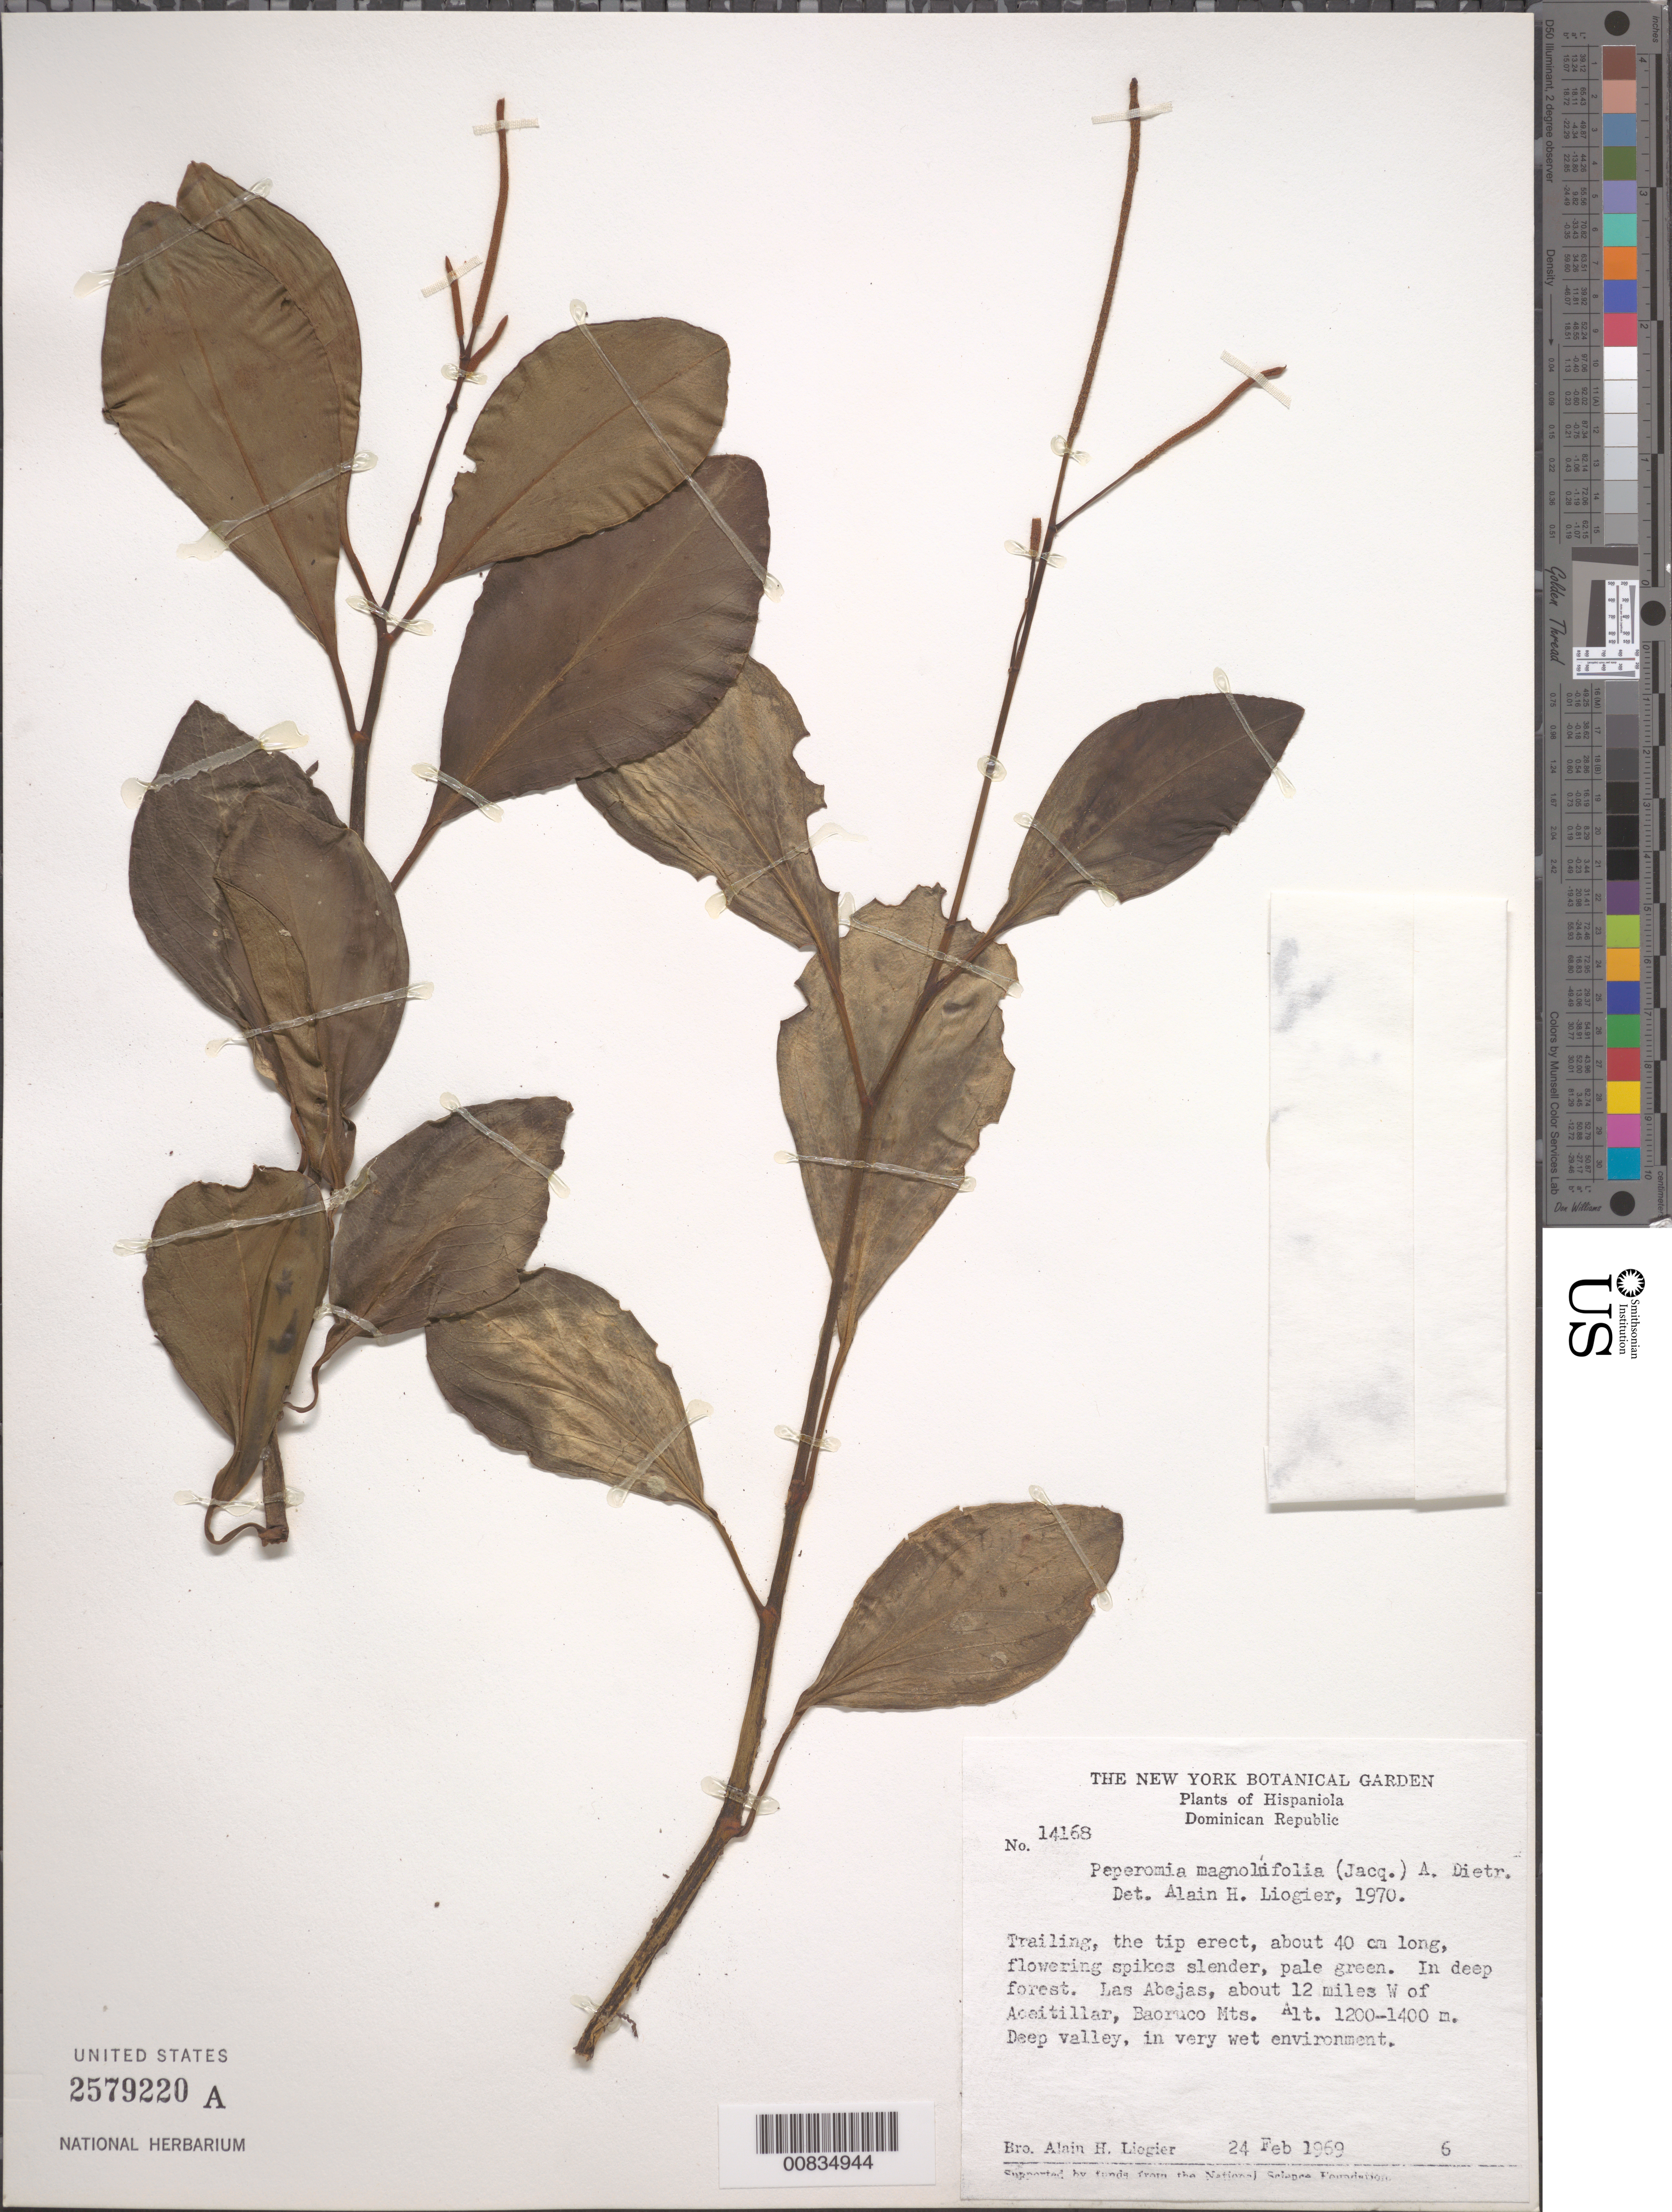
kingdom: Plantae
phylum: Tracheophyta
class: Magnoliopsida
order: Piperales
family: Piperaceae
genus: Peperomia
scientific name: Peperomia magnoliifolia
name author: (Jacq.) A. Dietr.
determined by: Liogier, Alain H.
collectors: A. H. Liogier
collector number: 14168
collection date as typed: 24 Feb 1969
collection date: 1969-02-24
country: Dominican Republic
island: Hispaniola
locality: Las Abejas, about 12 miles W of Aceitillar, Baoruco Mts.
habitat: In deep forest. Deep Valley, in very wet environment.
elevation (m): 1200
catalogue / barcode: US 2579220A